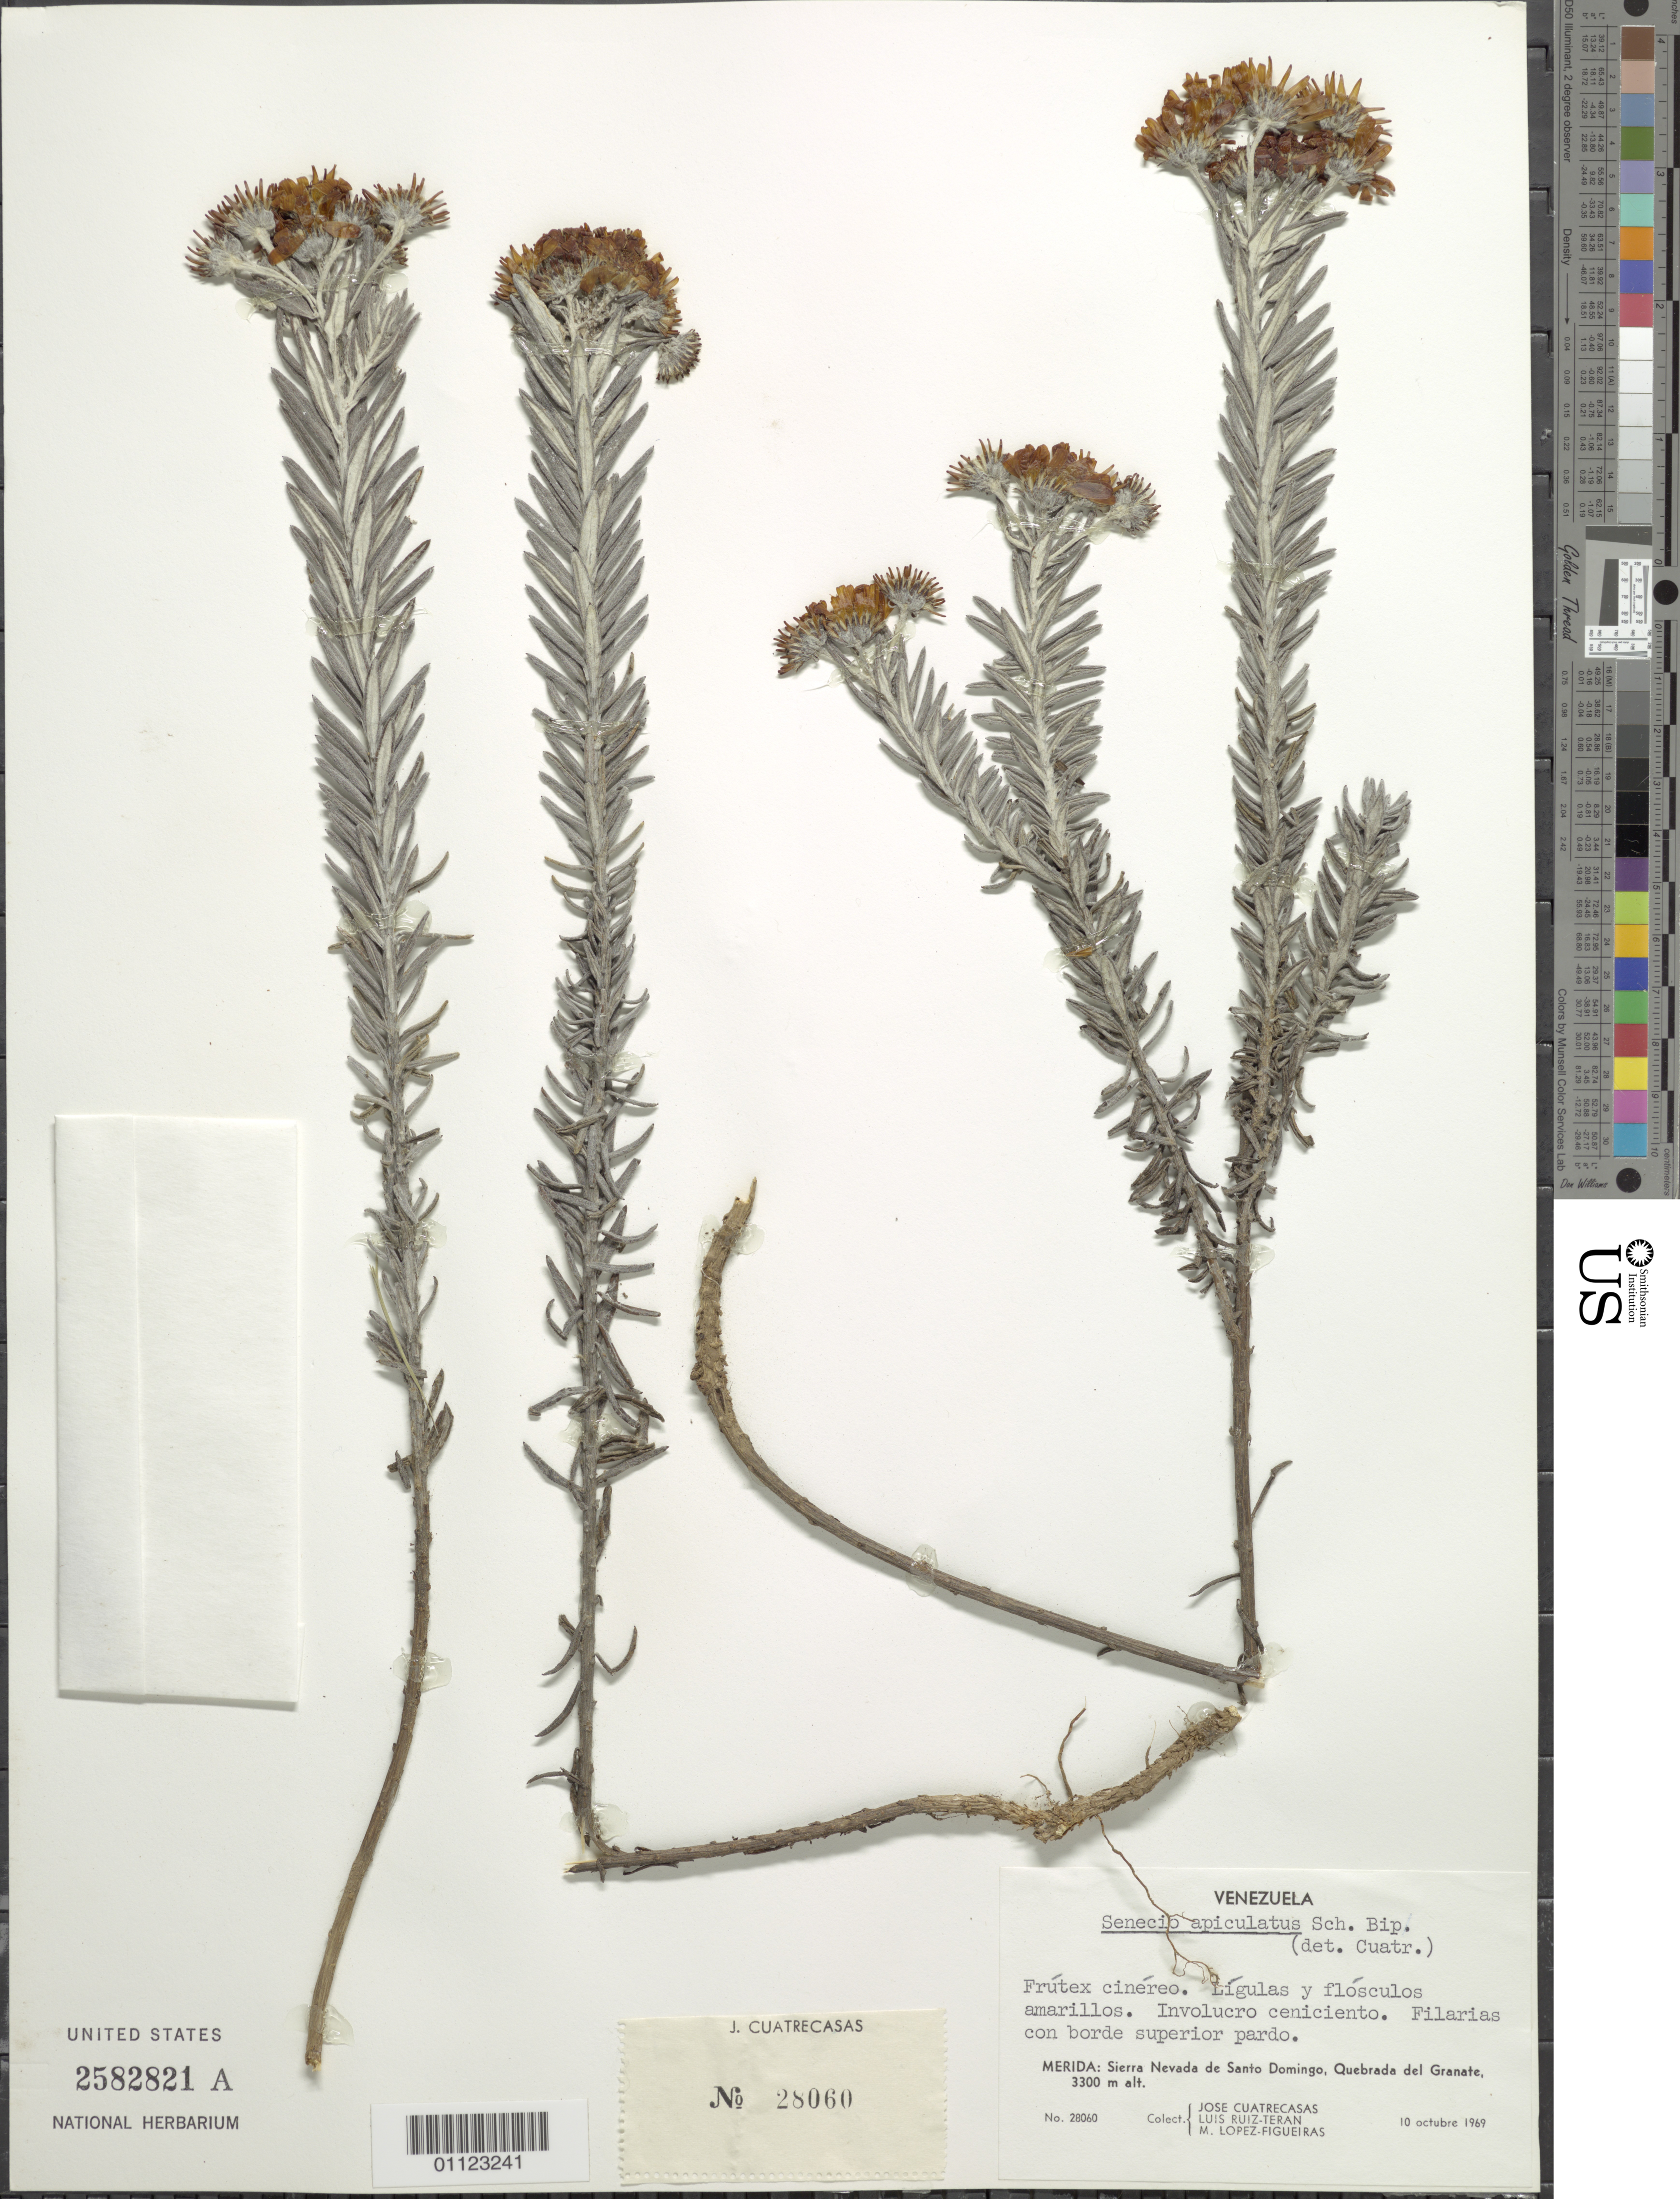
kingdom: Plantae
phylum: Tracheophyta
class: Magnoliopsida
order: Asterales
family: Asteraceae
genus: Pentacalia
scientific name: Pentacalia apiculata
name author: (Sch. Bip. ex Wedd.) Cuatrec.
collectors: J. Cuatrecasas, L. E. Ruíz-Terán & M. López Figueiras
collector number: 28060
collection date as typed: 10 Oct 1969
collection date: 1969-10-10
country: Venezuela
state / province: Mérida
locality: Sierra Nevada de Santo Domingo, Quebrada del Granate.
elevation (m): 3300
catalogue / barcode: US 2582821A